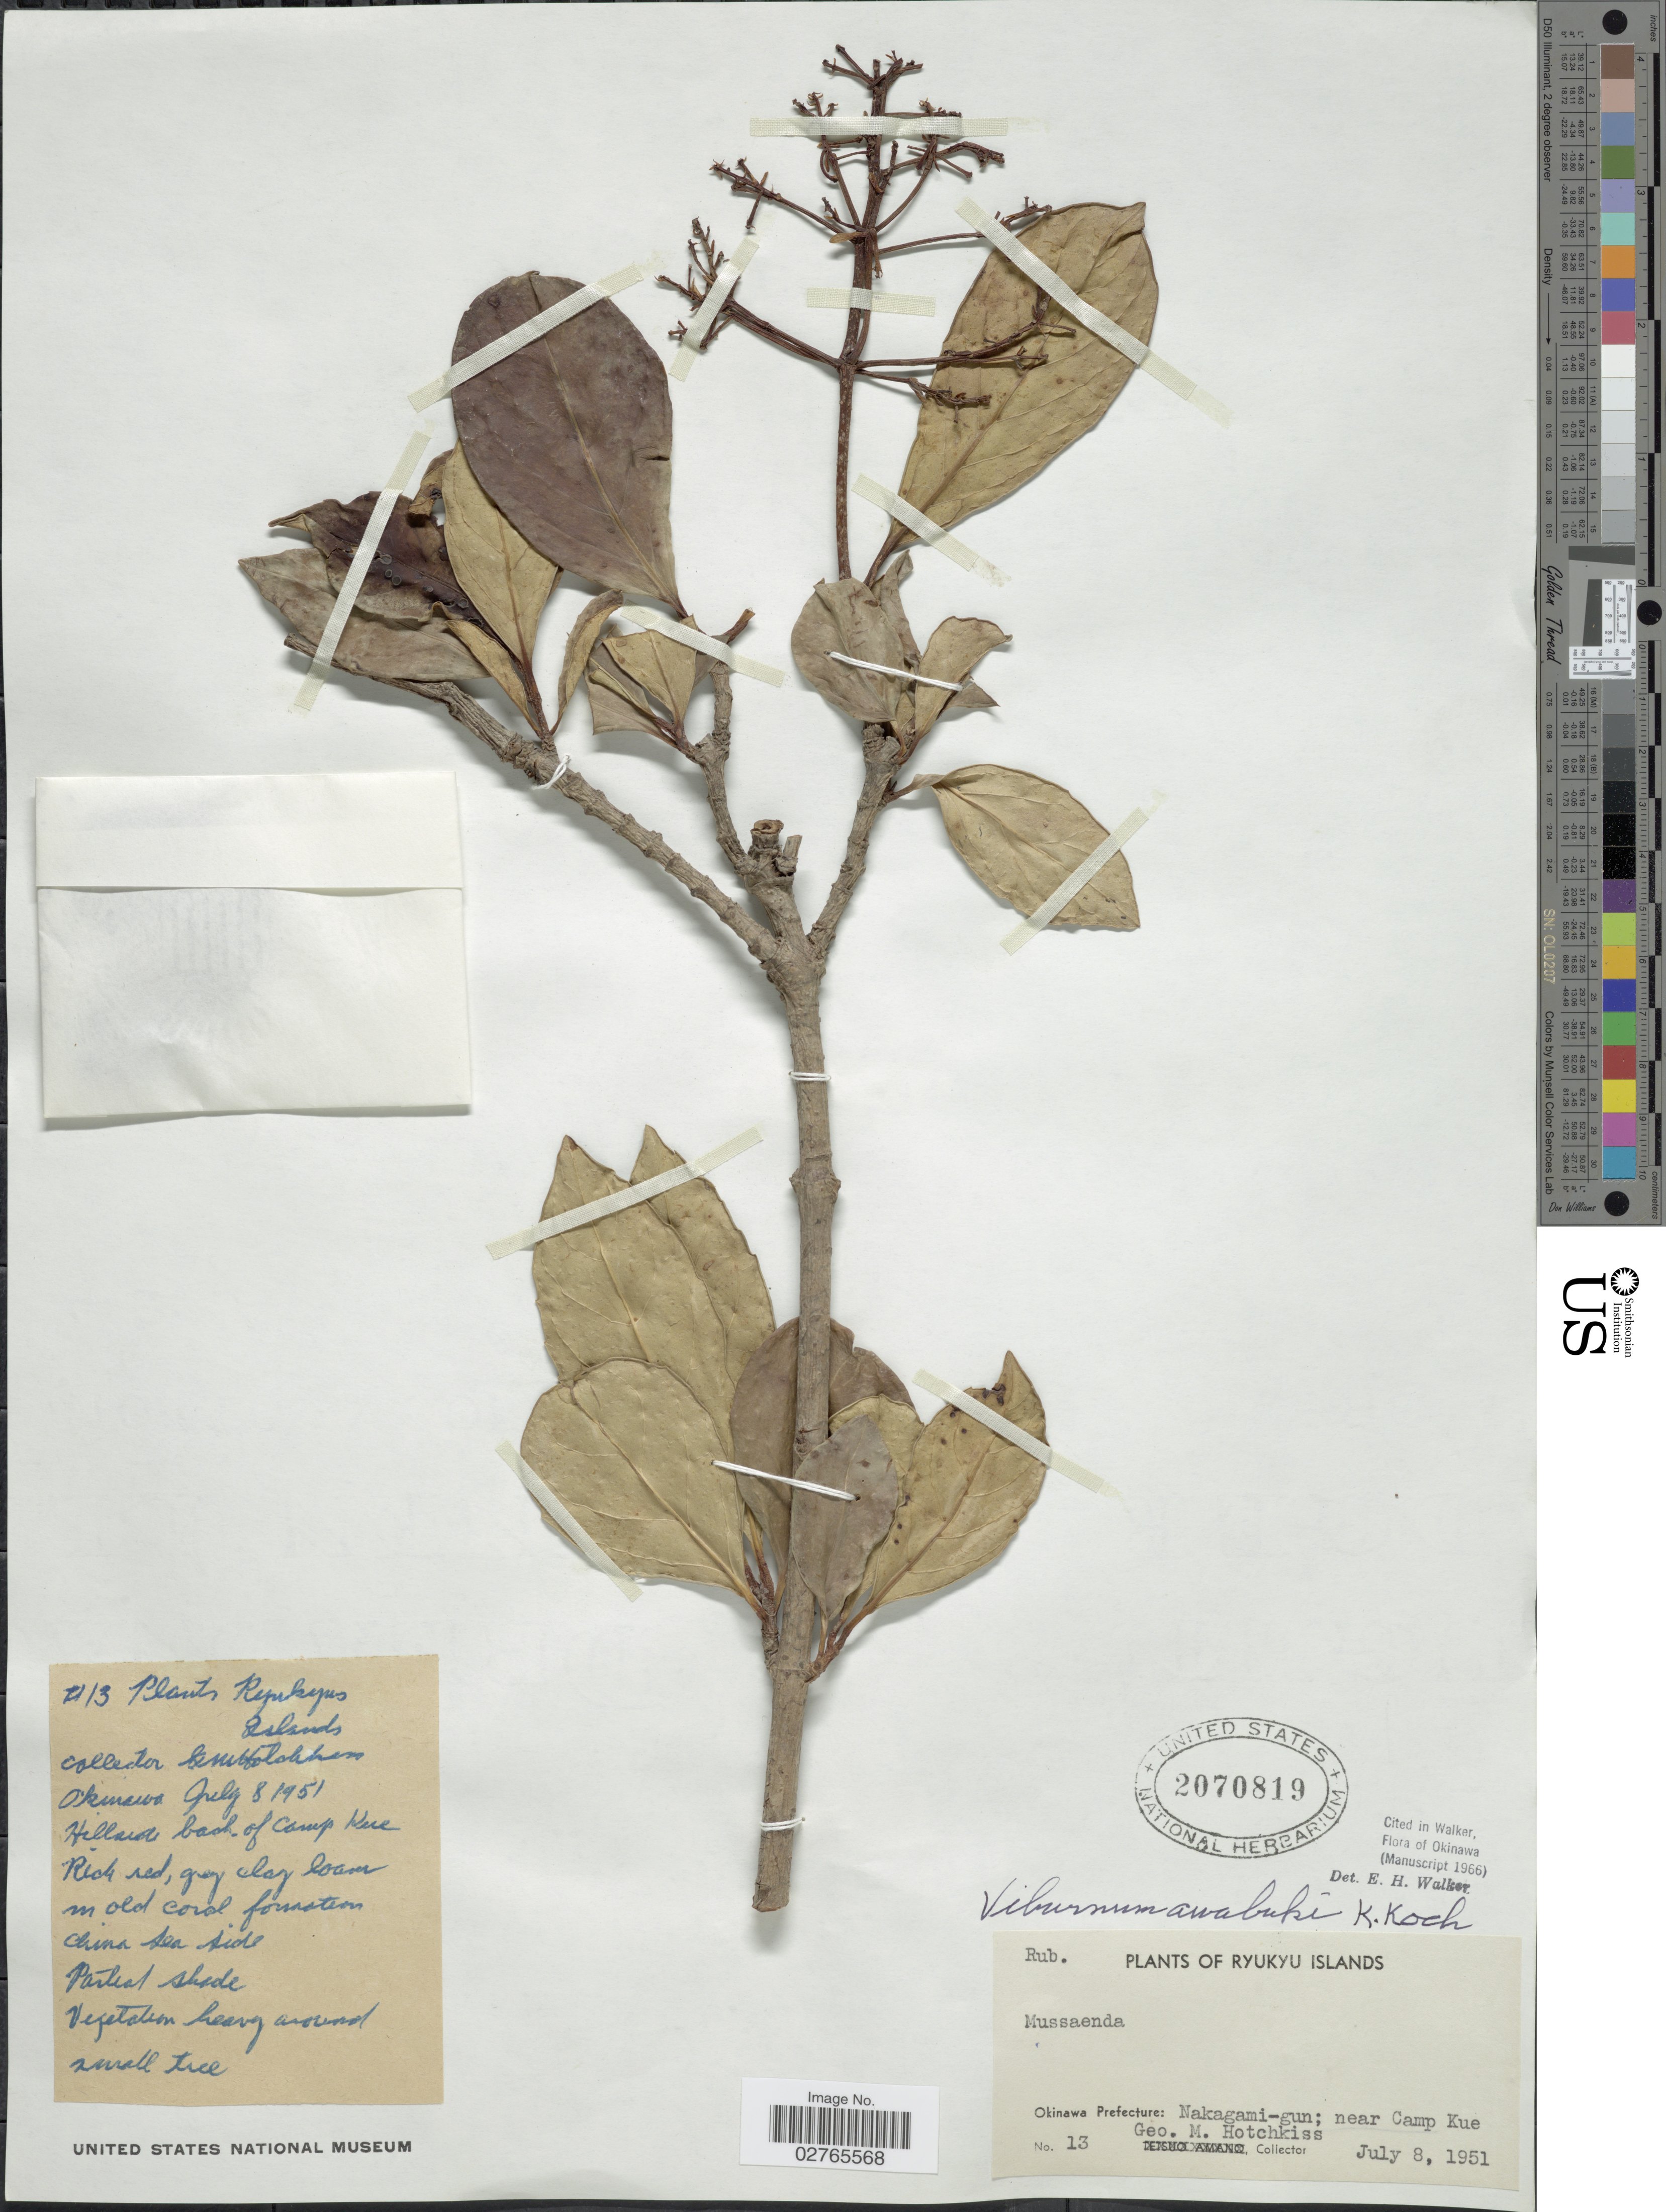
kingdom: Plantae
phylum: Tracheophyta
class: Magnoliopsida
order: Dipsacales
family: Viburnaceae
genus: Viburnum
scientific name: Viburnum awabuki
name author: K. Koch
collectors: G. Hotchkiss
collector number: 13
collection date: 1951-07-08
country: Japan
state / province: Okinawa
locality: Ryukyu Islands. Okinawa Prefecture: Nakagami-gun; near Camp Kue.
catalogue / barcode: US 2070819